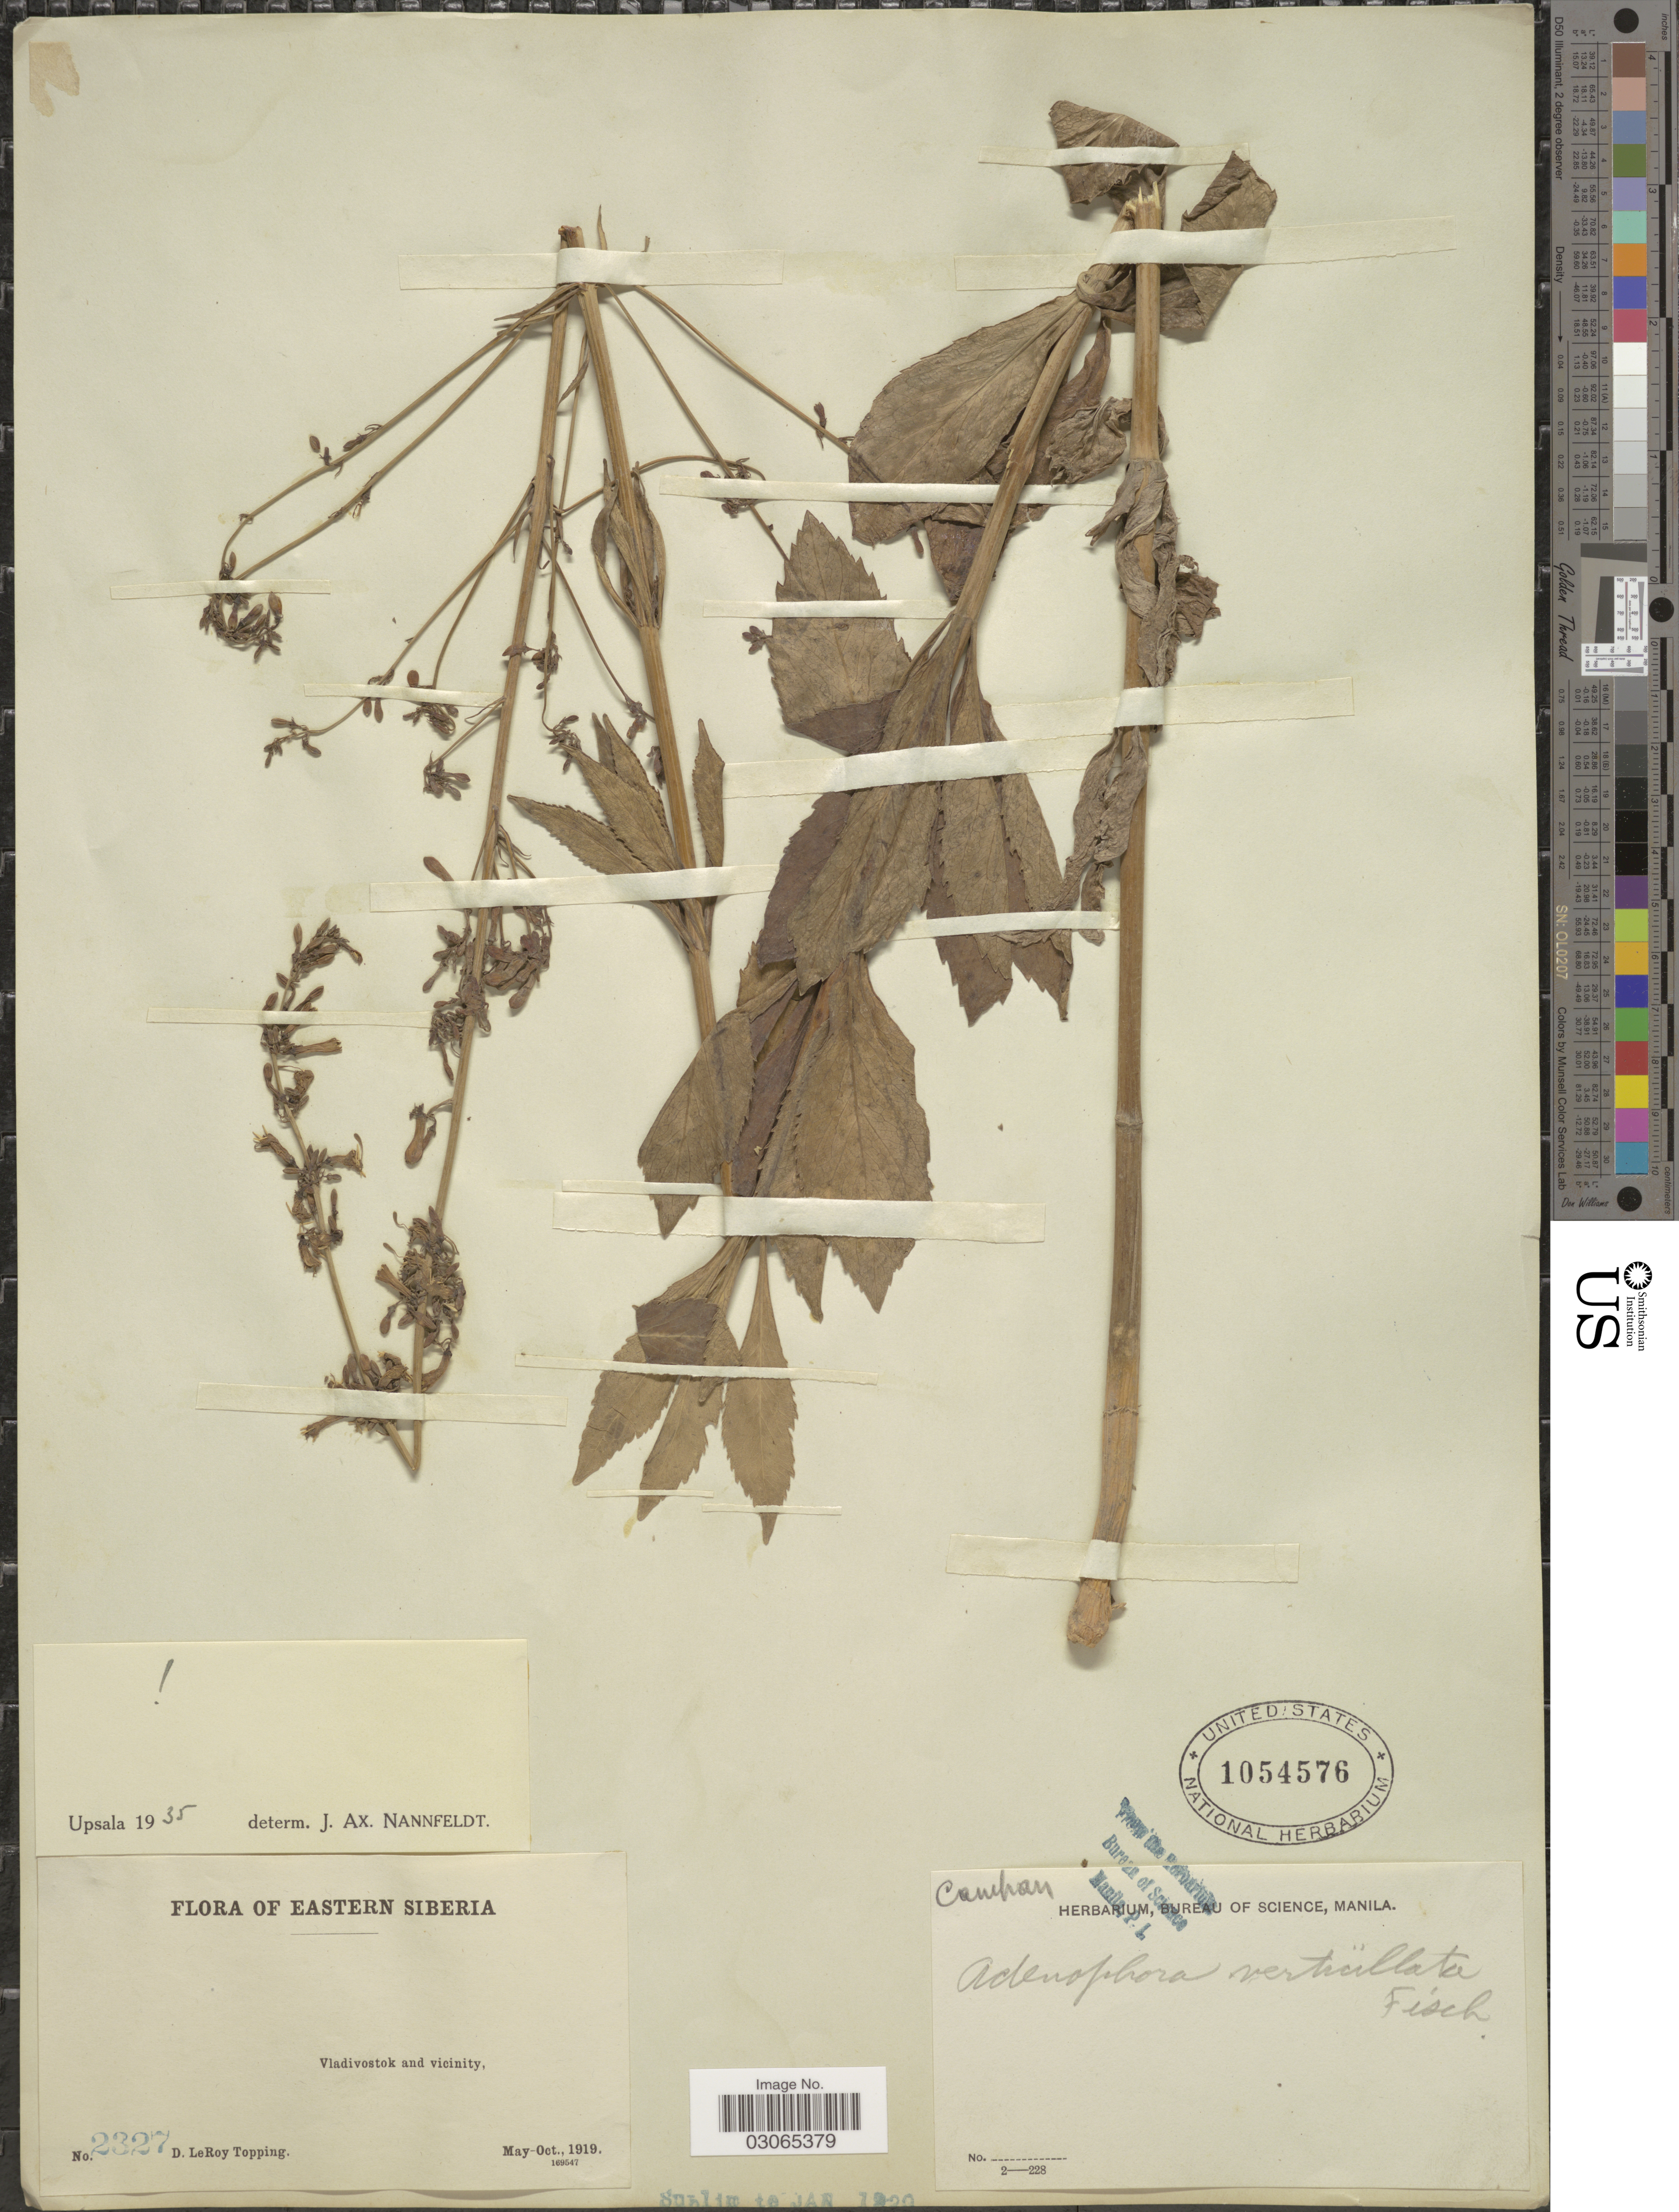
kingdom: Plantae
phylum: Tracheophyta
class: Magnoliopsida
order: Asterales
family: Campanulaceae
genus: Adenophora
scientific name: Adenophora verticillata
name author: Fisch.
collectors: D. L. Topping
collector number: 2327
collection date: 1919-05/1919-10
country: Russian Federation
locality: Eastern Siberia. Vladivostok and vicinity.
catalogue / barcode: US 1054576